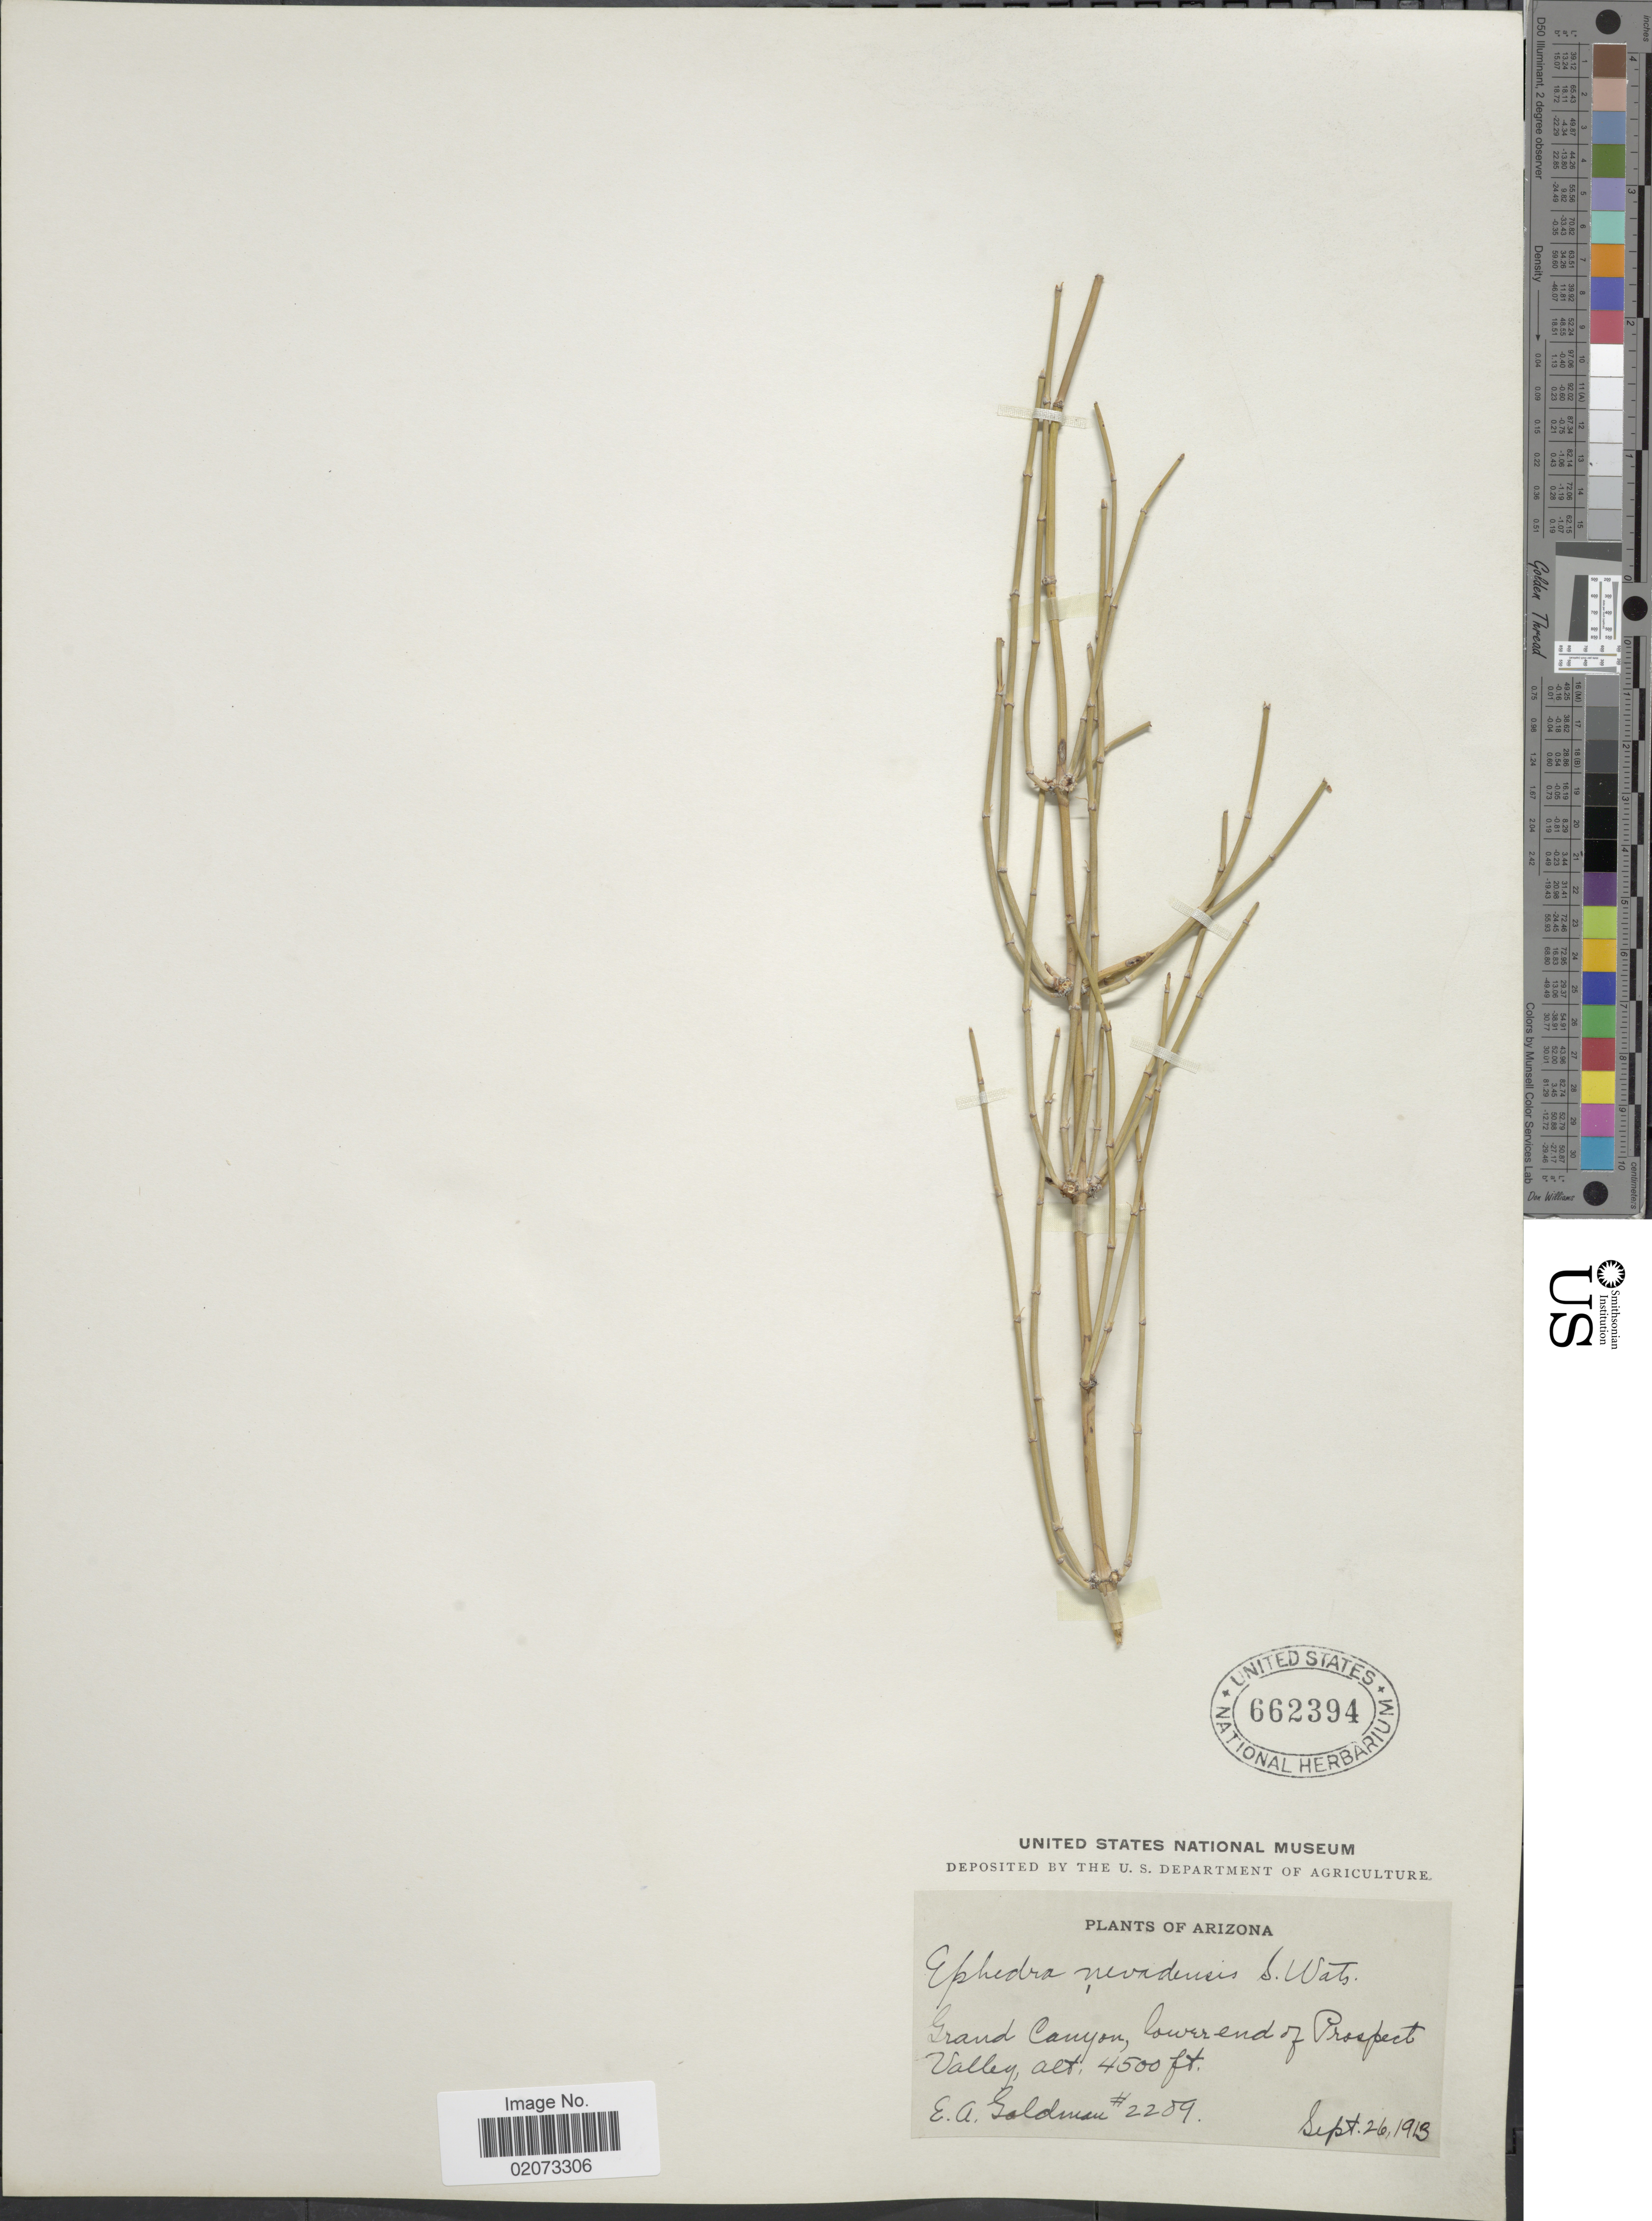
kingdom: Plantae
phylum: Tracheophyta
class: Gnetopsida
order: Ephedrales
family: Ephedraceae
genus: Ephedra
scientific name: Ephedra nevadensis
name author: S. Watson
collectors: E. A. Goldman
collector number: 2209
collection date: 1913-09-26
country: United States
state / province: Arizona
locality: Arizona. Grand Canyon, lower end of Prospect Valley.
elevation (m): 1372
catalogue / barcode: US 662394